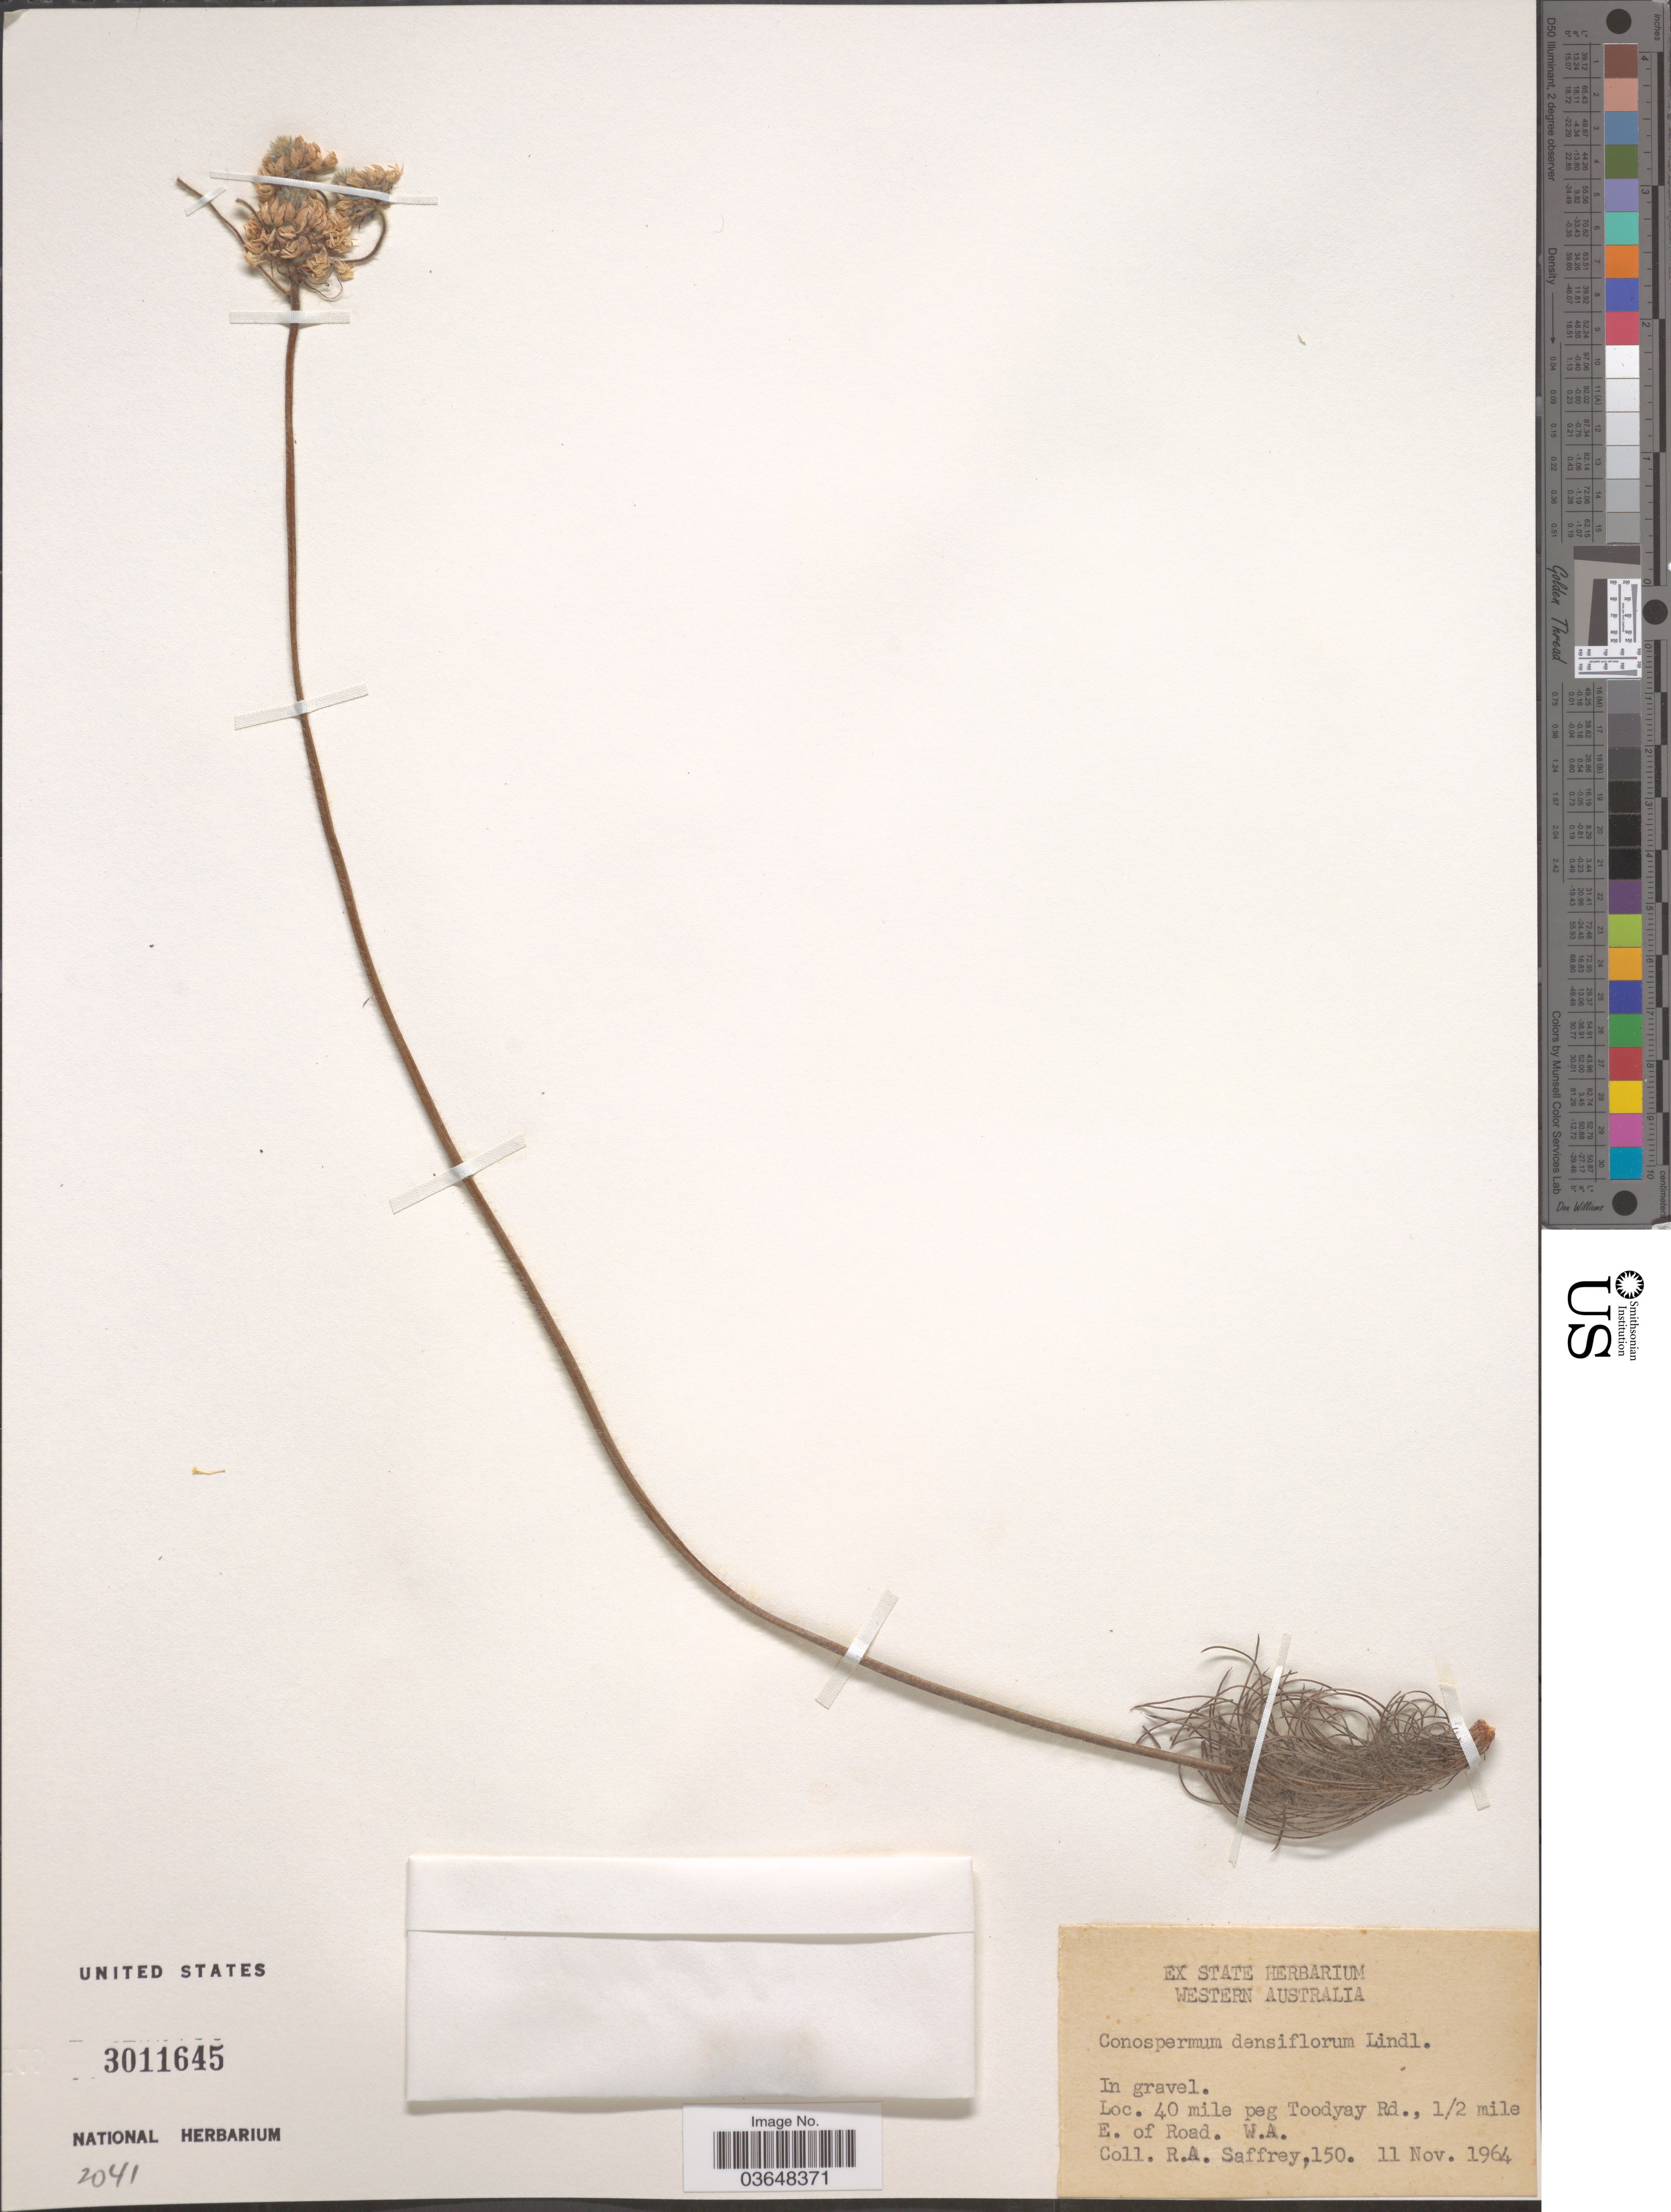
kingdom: Plantae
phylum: Tracheophyta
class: Magnoliopsida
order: Proteales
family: Proteaceae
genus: Conospermum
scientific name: Conospermum densiflorum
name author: Lindl.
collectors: R. Saffrey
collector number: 150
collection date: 1964-11-11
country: Australia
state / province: Western Australia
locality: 40 mile peg Toodyay Rd., ½ mile E. of Road.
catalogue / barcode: US 3011645